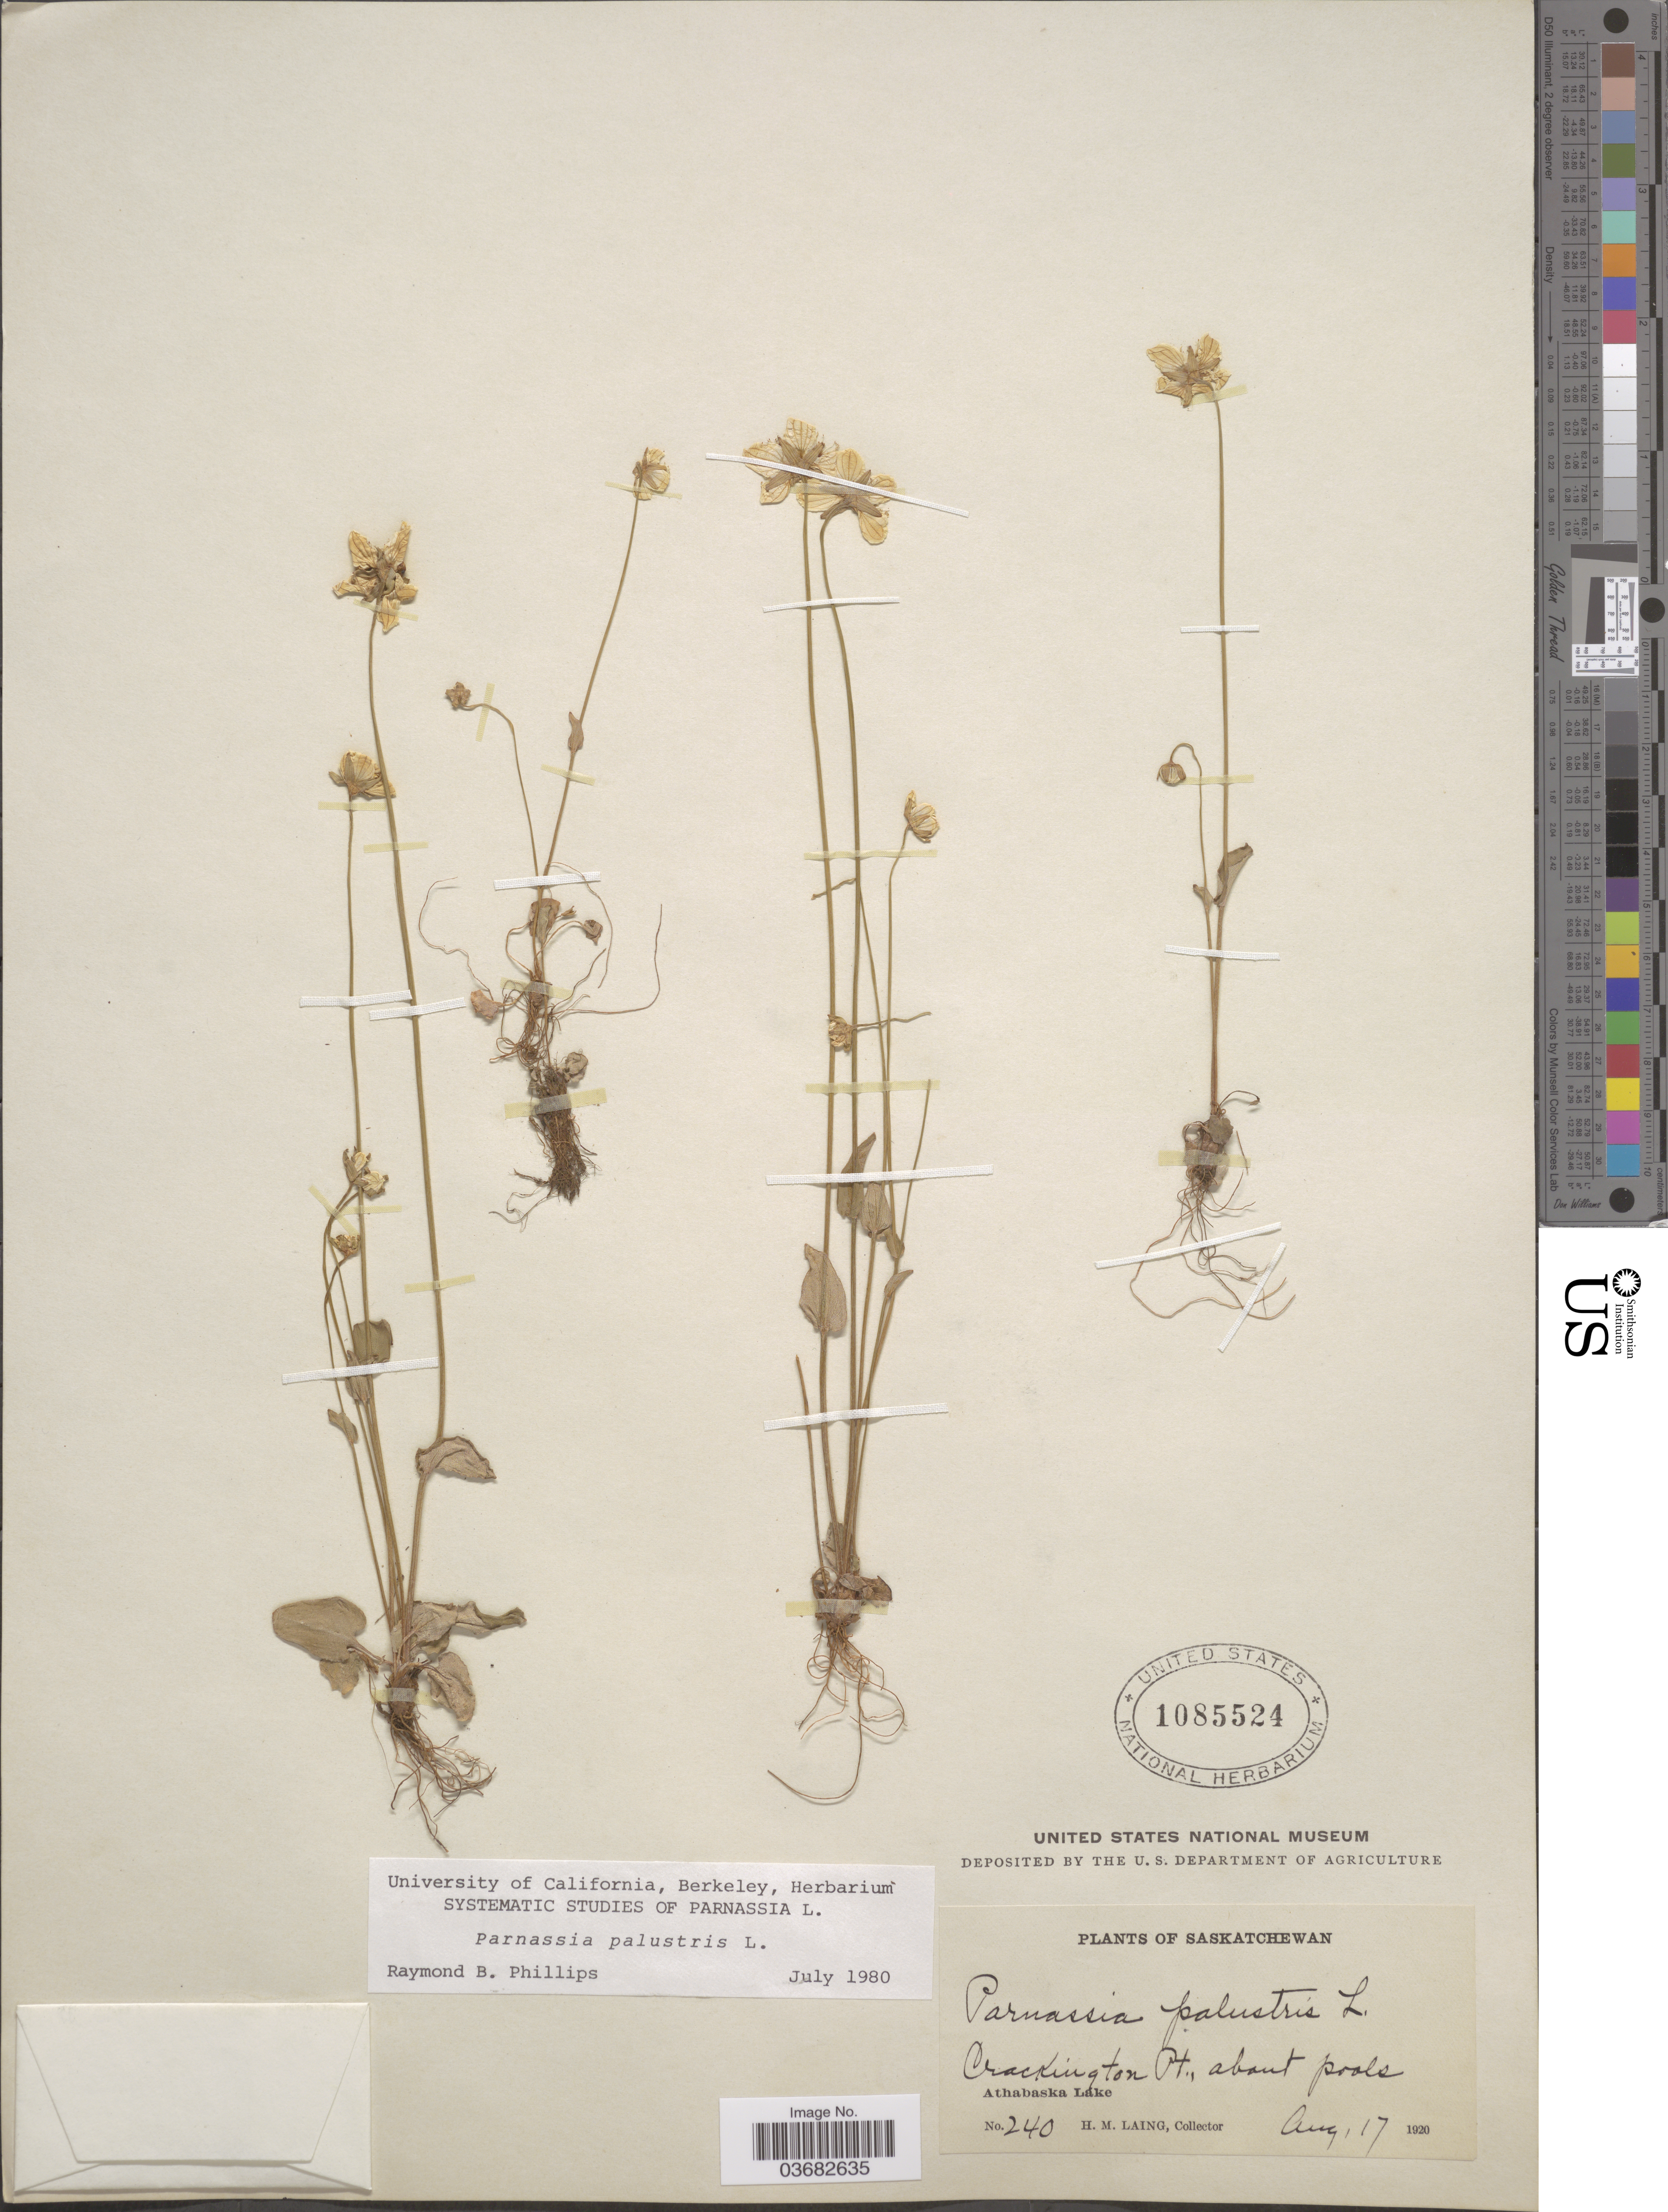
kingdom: Plantae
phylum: Tracheophyta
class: Magnoliopsida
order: Celastrales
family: Parnassiaceae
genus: Parnassia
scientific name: Parnassia palustris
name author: L.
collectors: H. Laing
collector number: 240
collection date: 1920-08-17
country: Canada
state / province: Saskatchewan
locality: Crackington Pt., about pools. Athabaska Lake.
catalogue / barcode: US 1085524